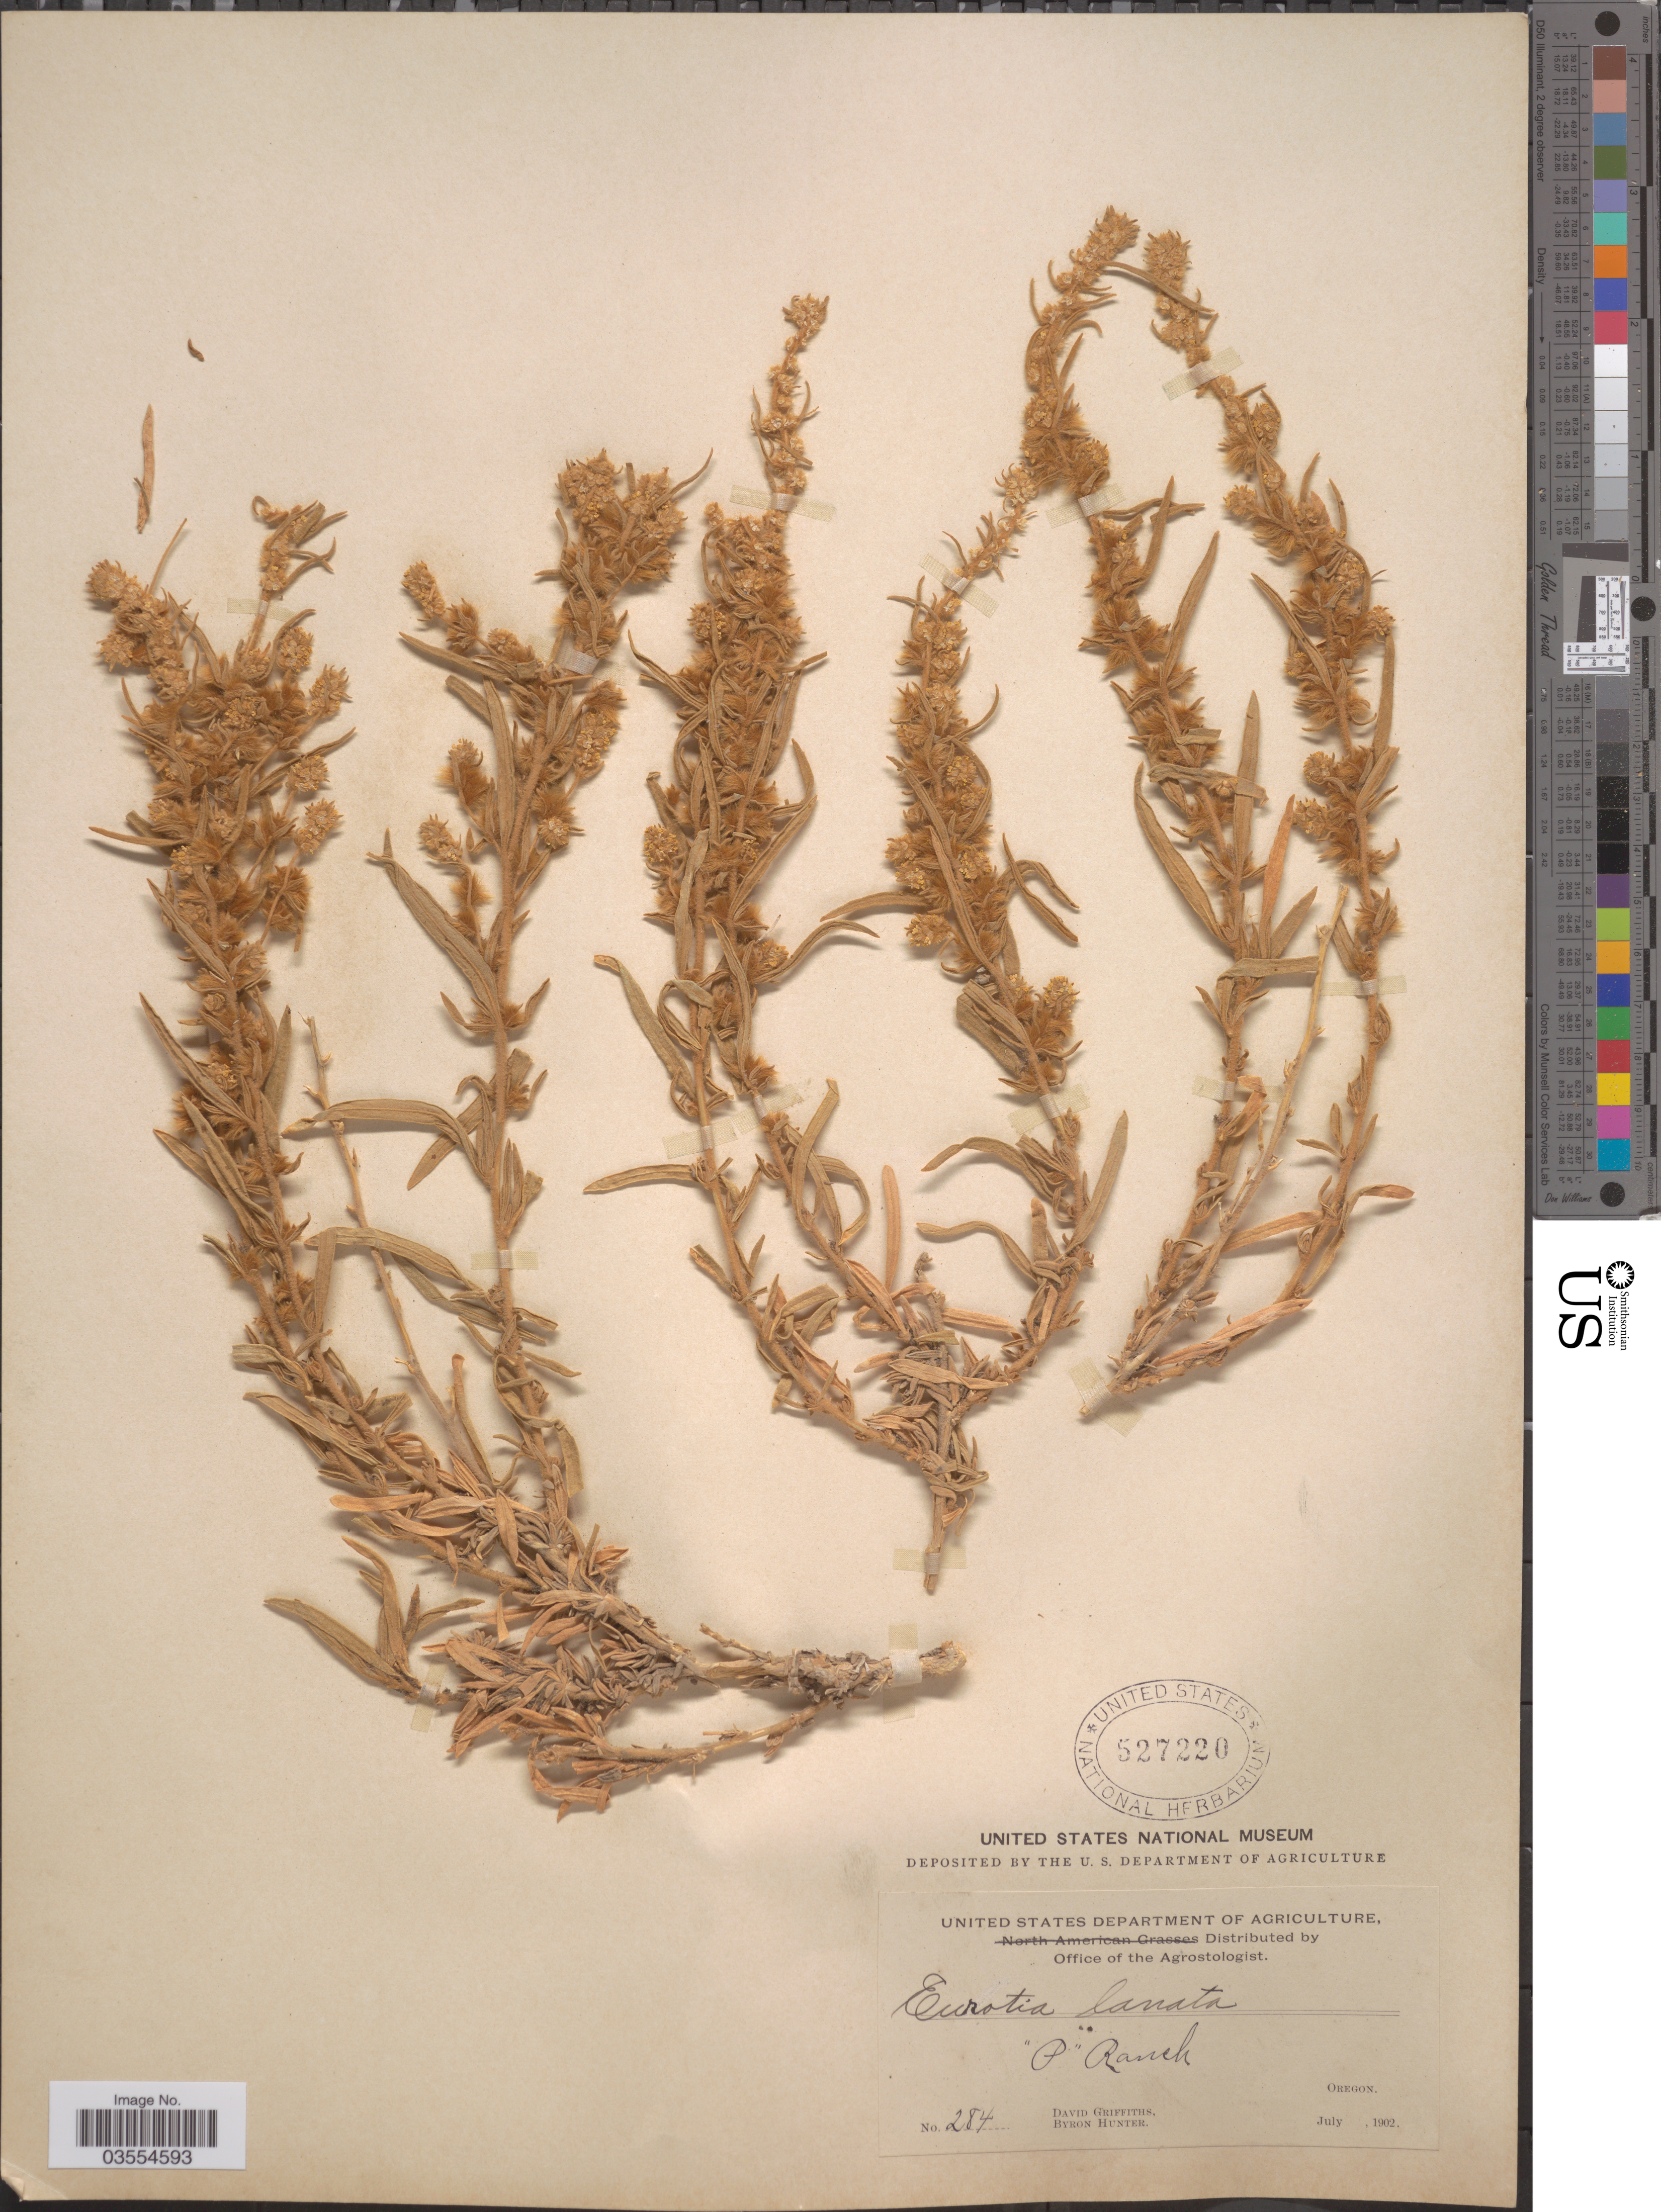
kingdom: Plantae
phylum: Tracheophyta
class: Magnoliopsida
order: Caryophyllales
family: Amaranthaceae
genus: Krascheninnikovia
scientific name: Krascheninnikovia lanata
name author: (Pursh) A. Meeuse & A.Smit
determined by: U.S. National Herbarium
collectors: D. Griffiths & B. Hunter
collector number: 284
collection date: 1902-07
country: United States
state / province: Oregon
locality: P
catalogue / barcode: US 527220